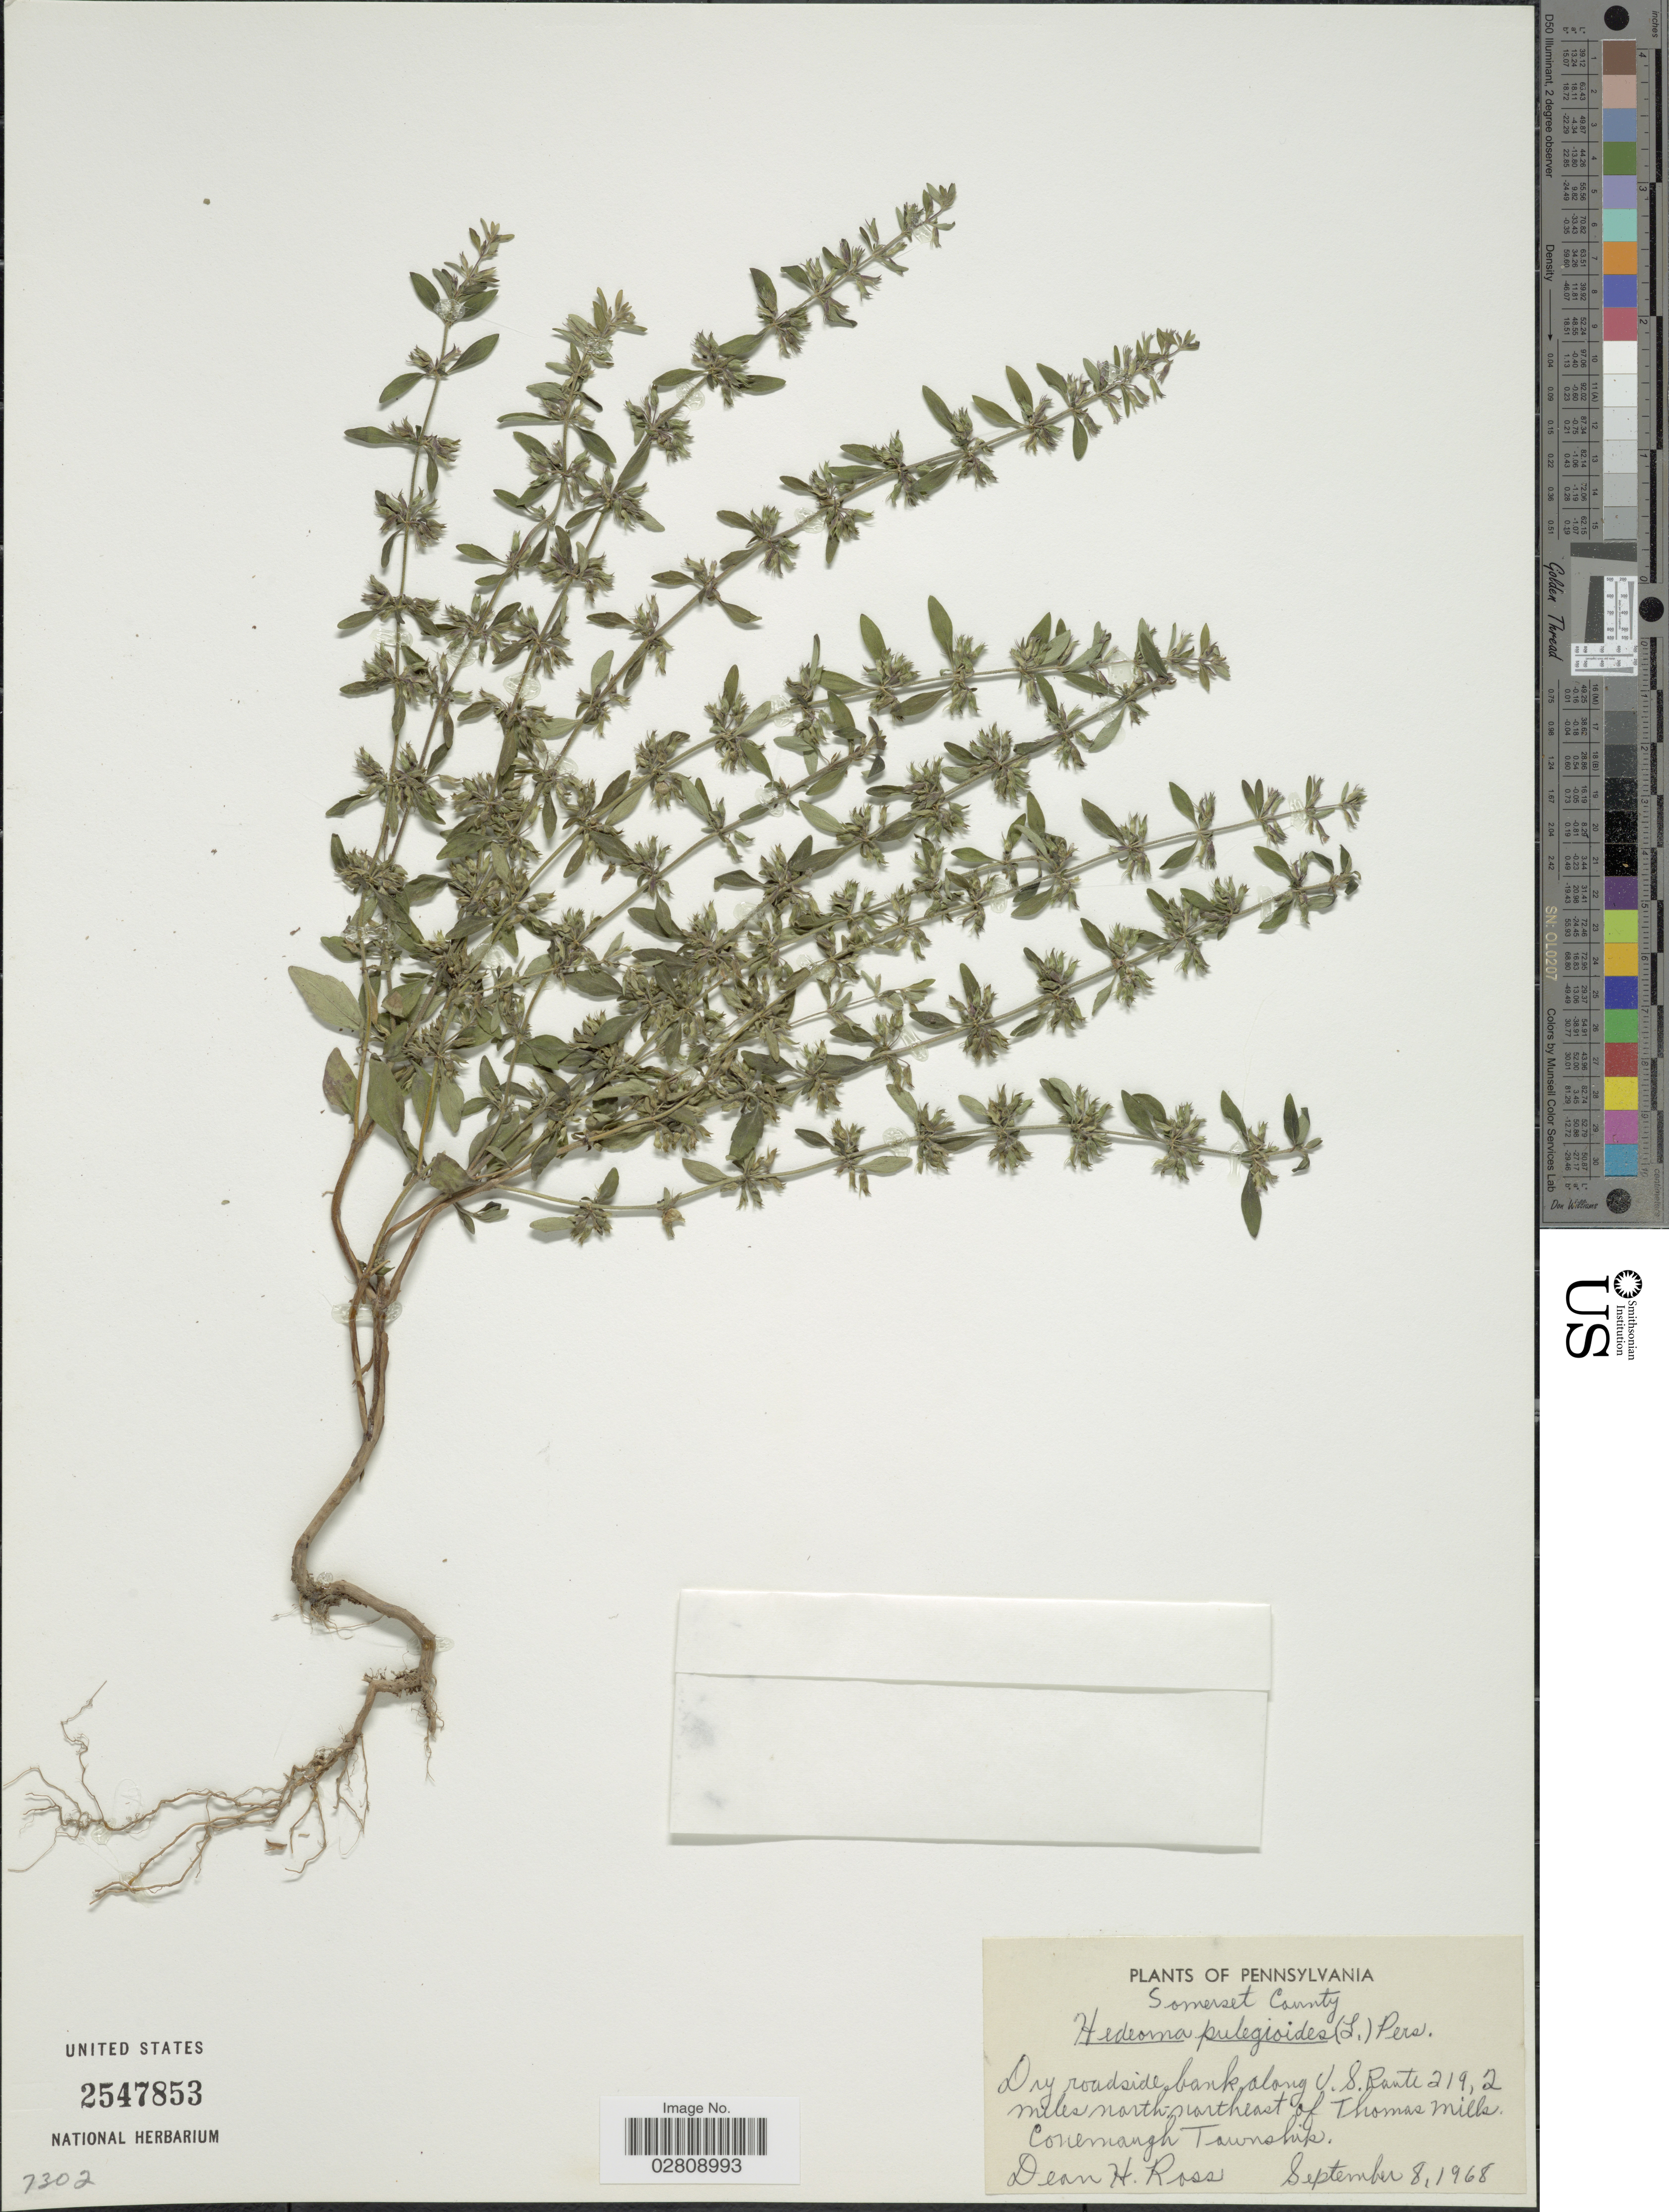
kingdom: Plantae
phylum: Tracheophyta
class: Magnoliopsida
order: Lamiales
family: Lamiaceae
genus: Hedeoma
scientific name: Hedeoma pulegioides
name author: (L.) Pers.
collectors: D. Ross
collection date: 1968-09-08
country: United States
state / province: Pennsylvania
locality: Somerset County. Dry roadside bank along U.S. Route 219,2 miles north northeast of Thomas Mills. Conemaugh Township.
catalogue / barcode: US 2547853